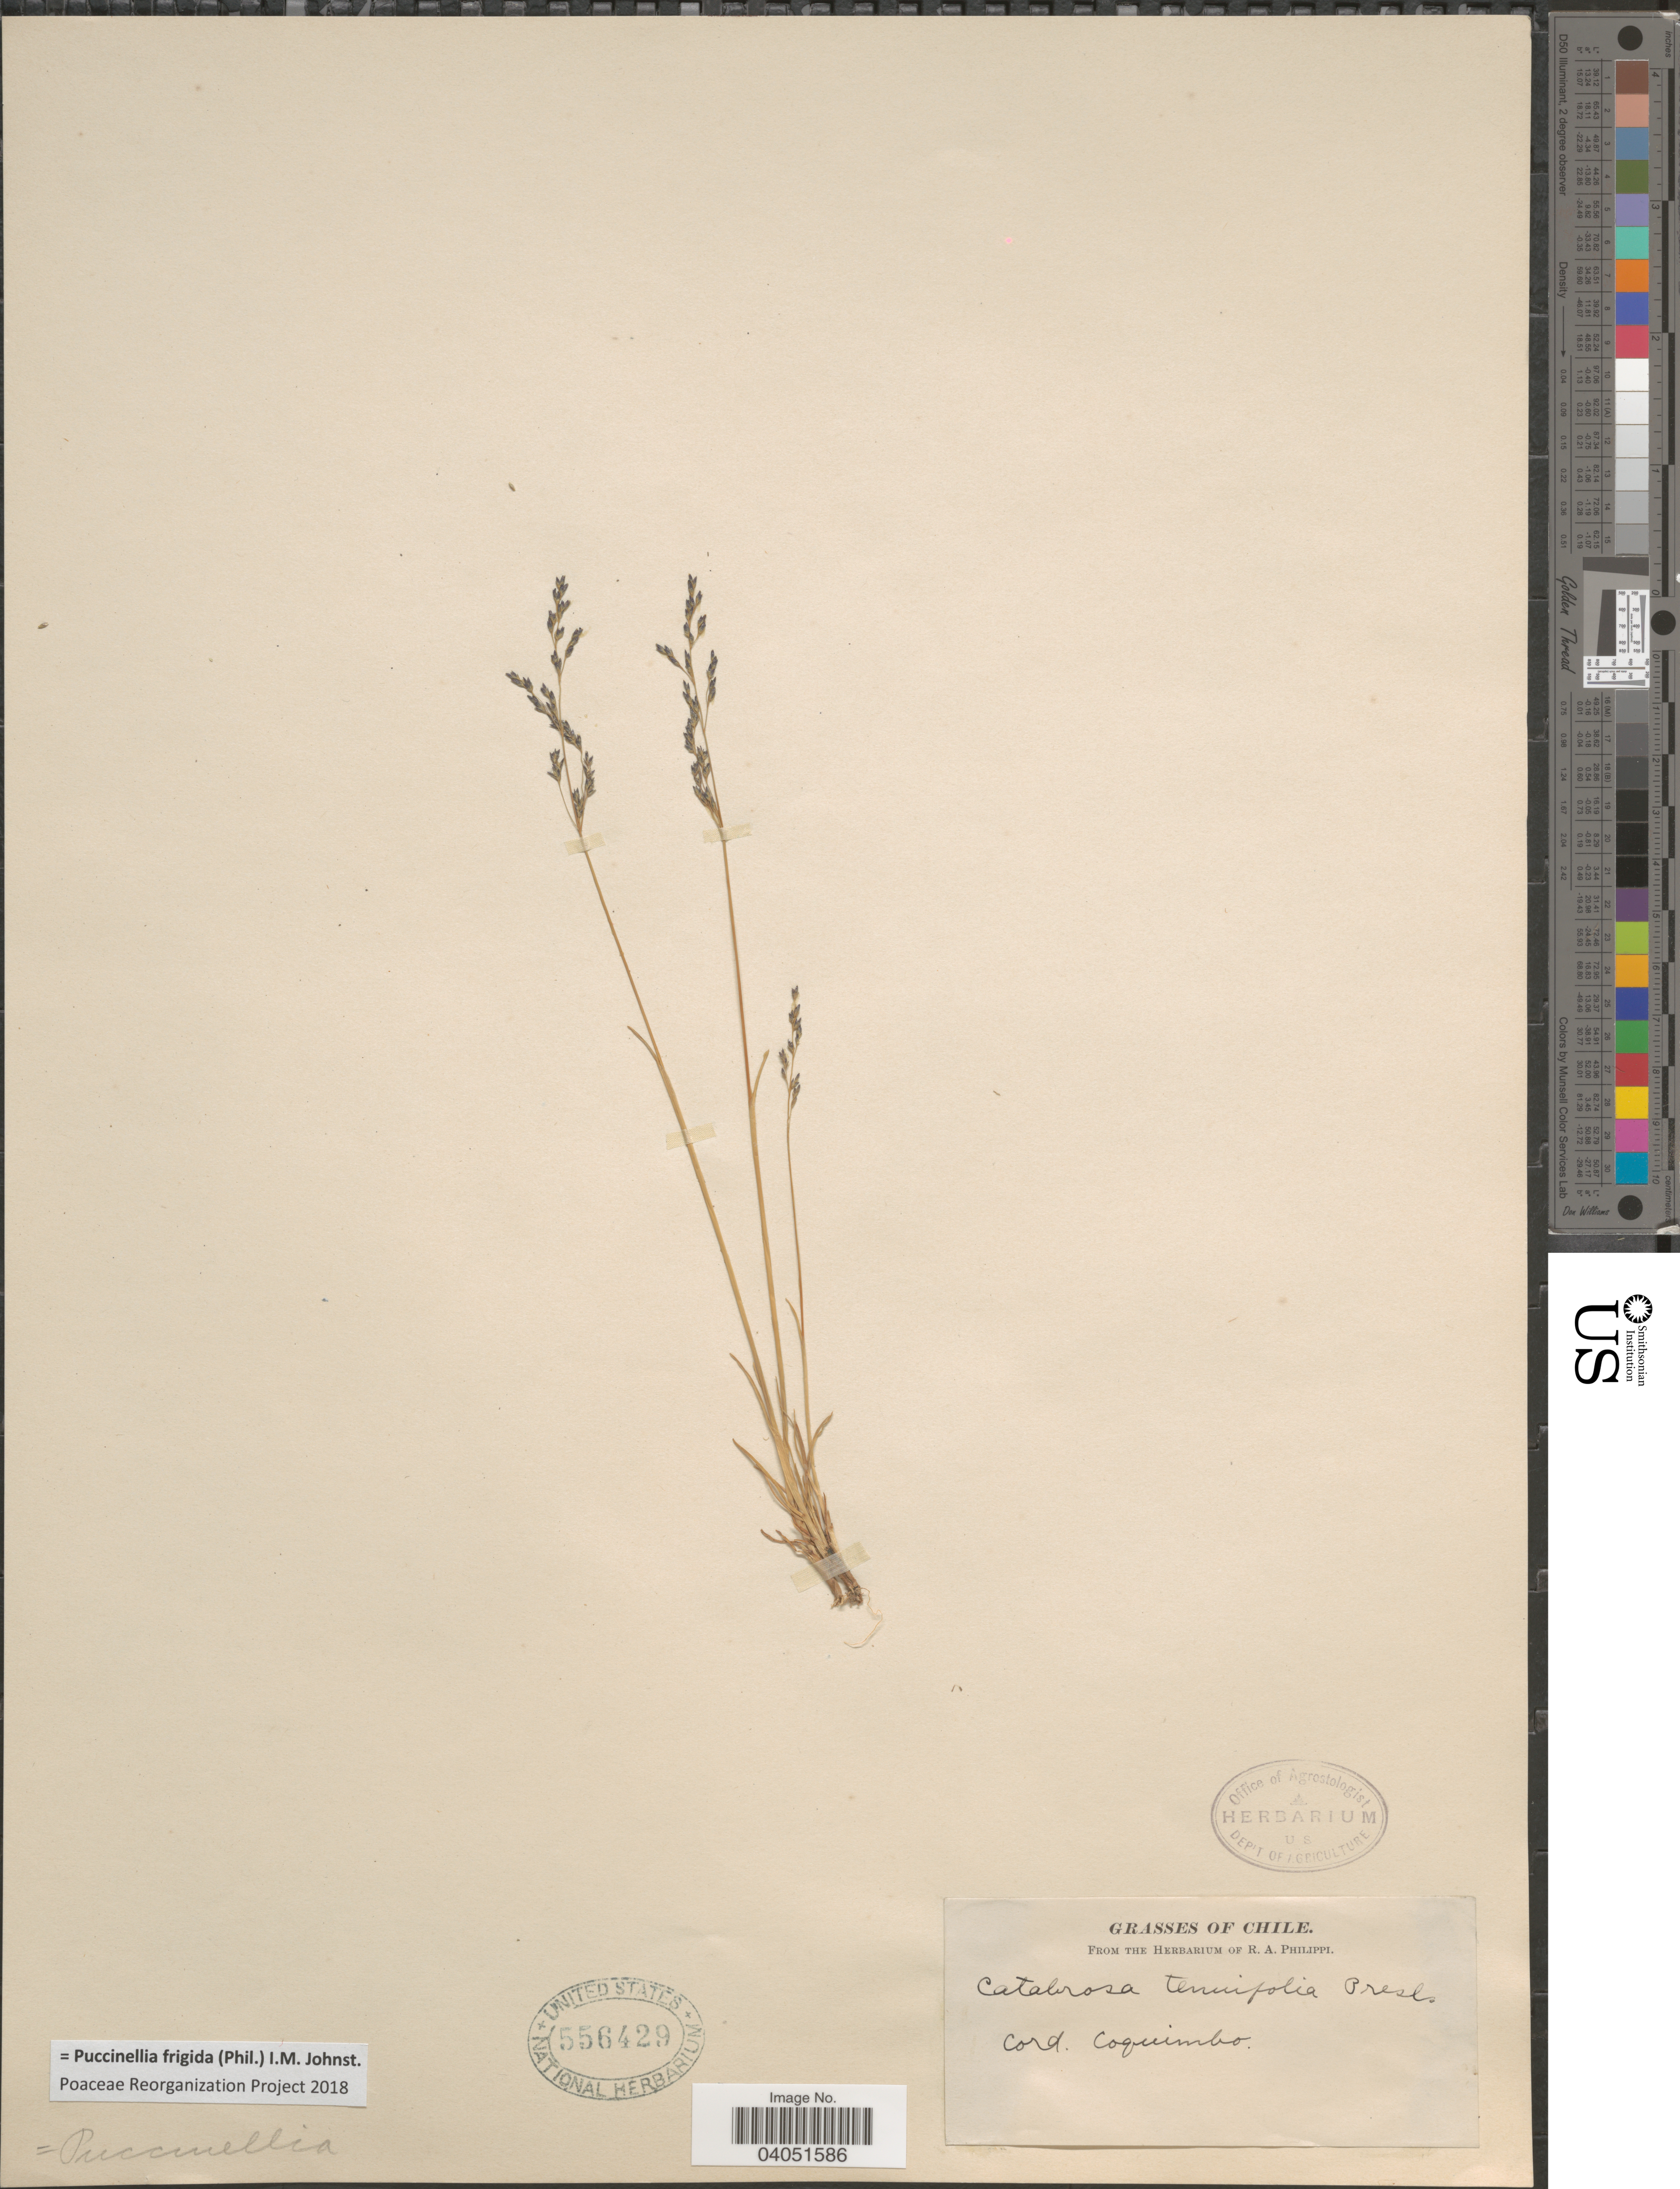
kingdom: Plantae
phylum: Tracheophyta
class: Liliopsida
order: Poales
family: Poaceae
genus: Puccinellia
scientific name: Puccinellia frigida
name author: (Phil.) I.M. Johnst.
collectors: ex. herb. R.A. Philippi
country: Chile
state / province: Coquimbo (IV)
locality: Cord. Coquimbo.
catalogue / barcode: US 556429